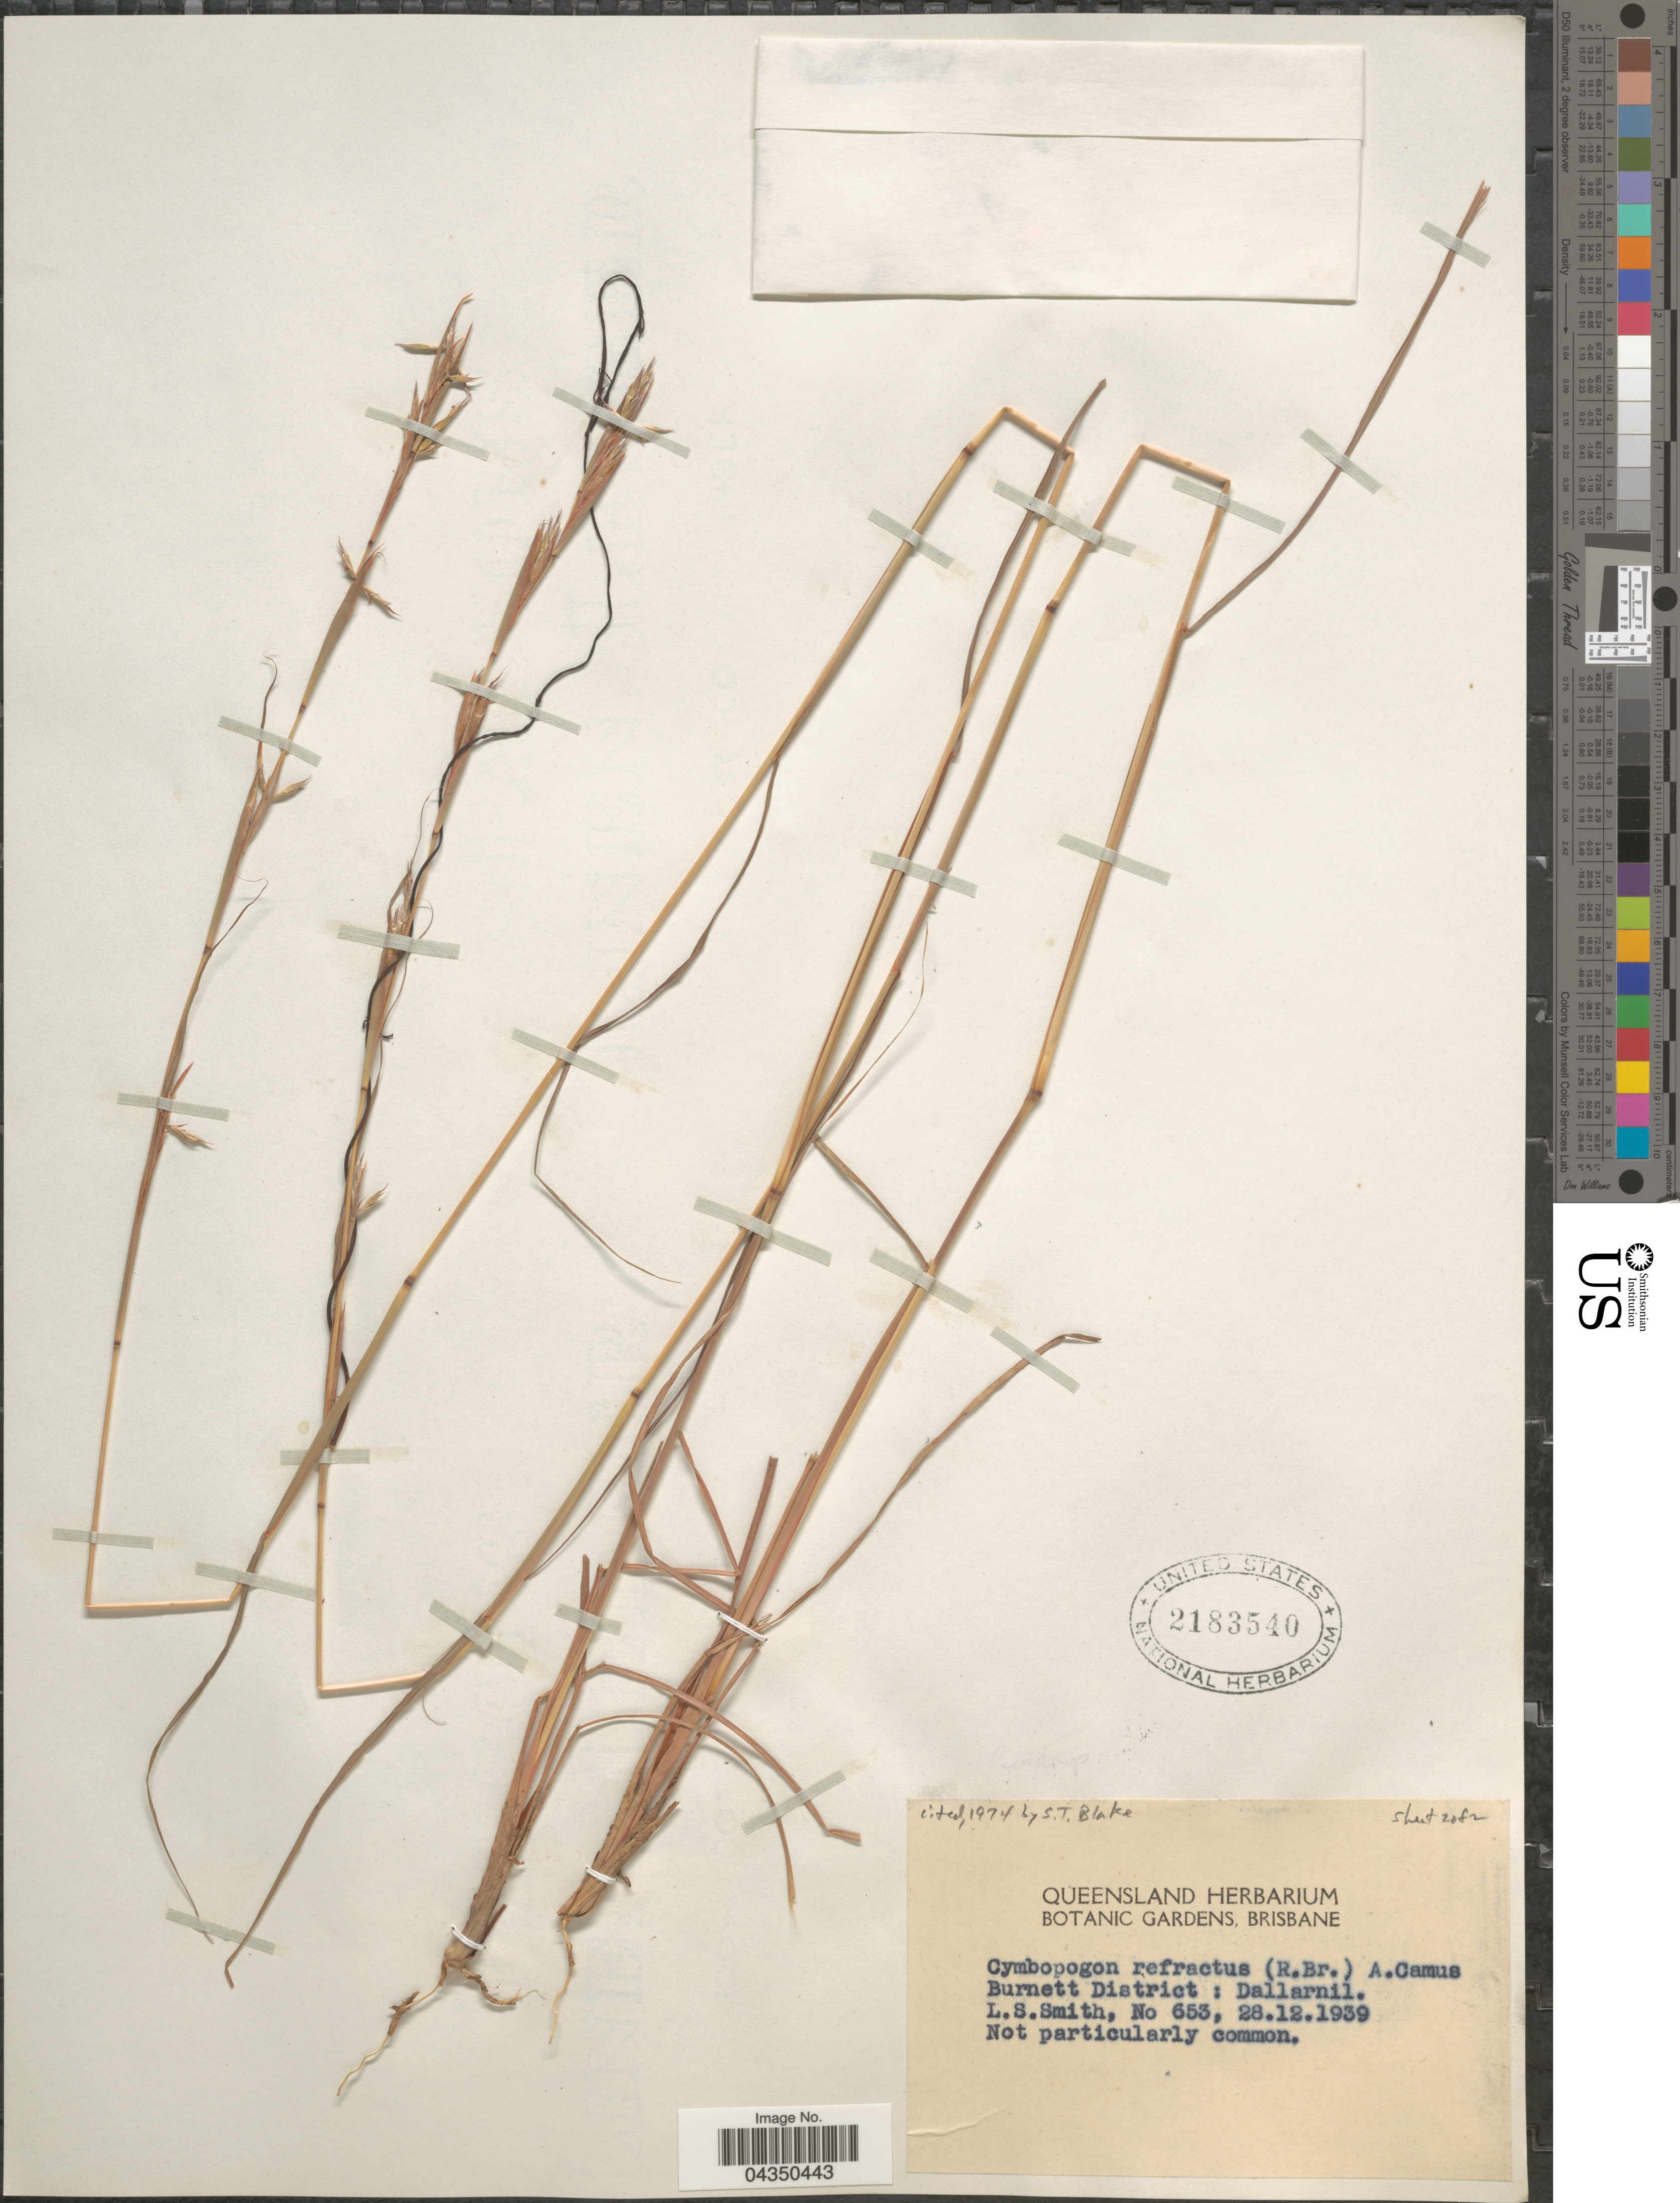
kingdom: Plantae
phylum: Tracheophyta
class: Liliopsida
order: Poales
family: Poaceae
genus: Cymbopogon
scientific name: Cymbopogon refractus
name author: (R. Br.) A. Camus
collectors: L. Smith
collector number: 653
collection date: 1939-12-28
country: Australia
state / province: Queensland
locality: Burnett District: Dallarnil.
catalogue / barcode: US 2183540